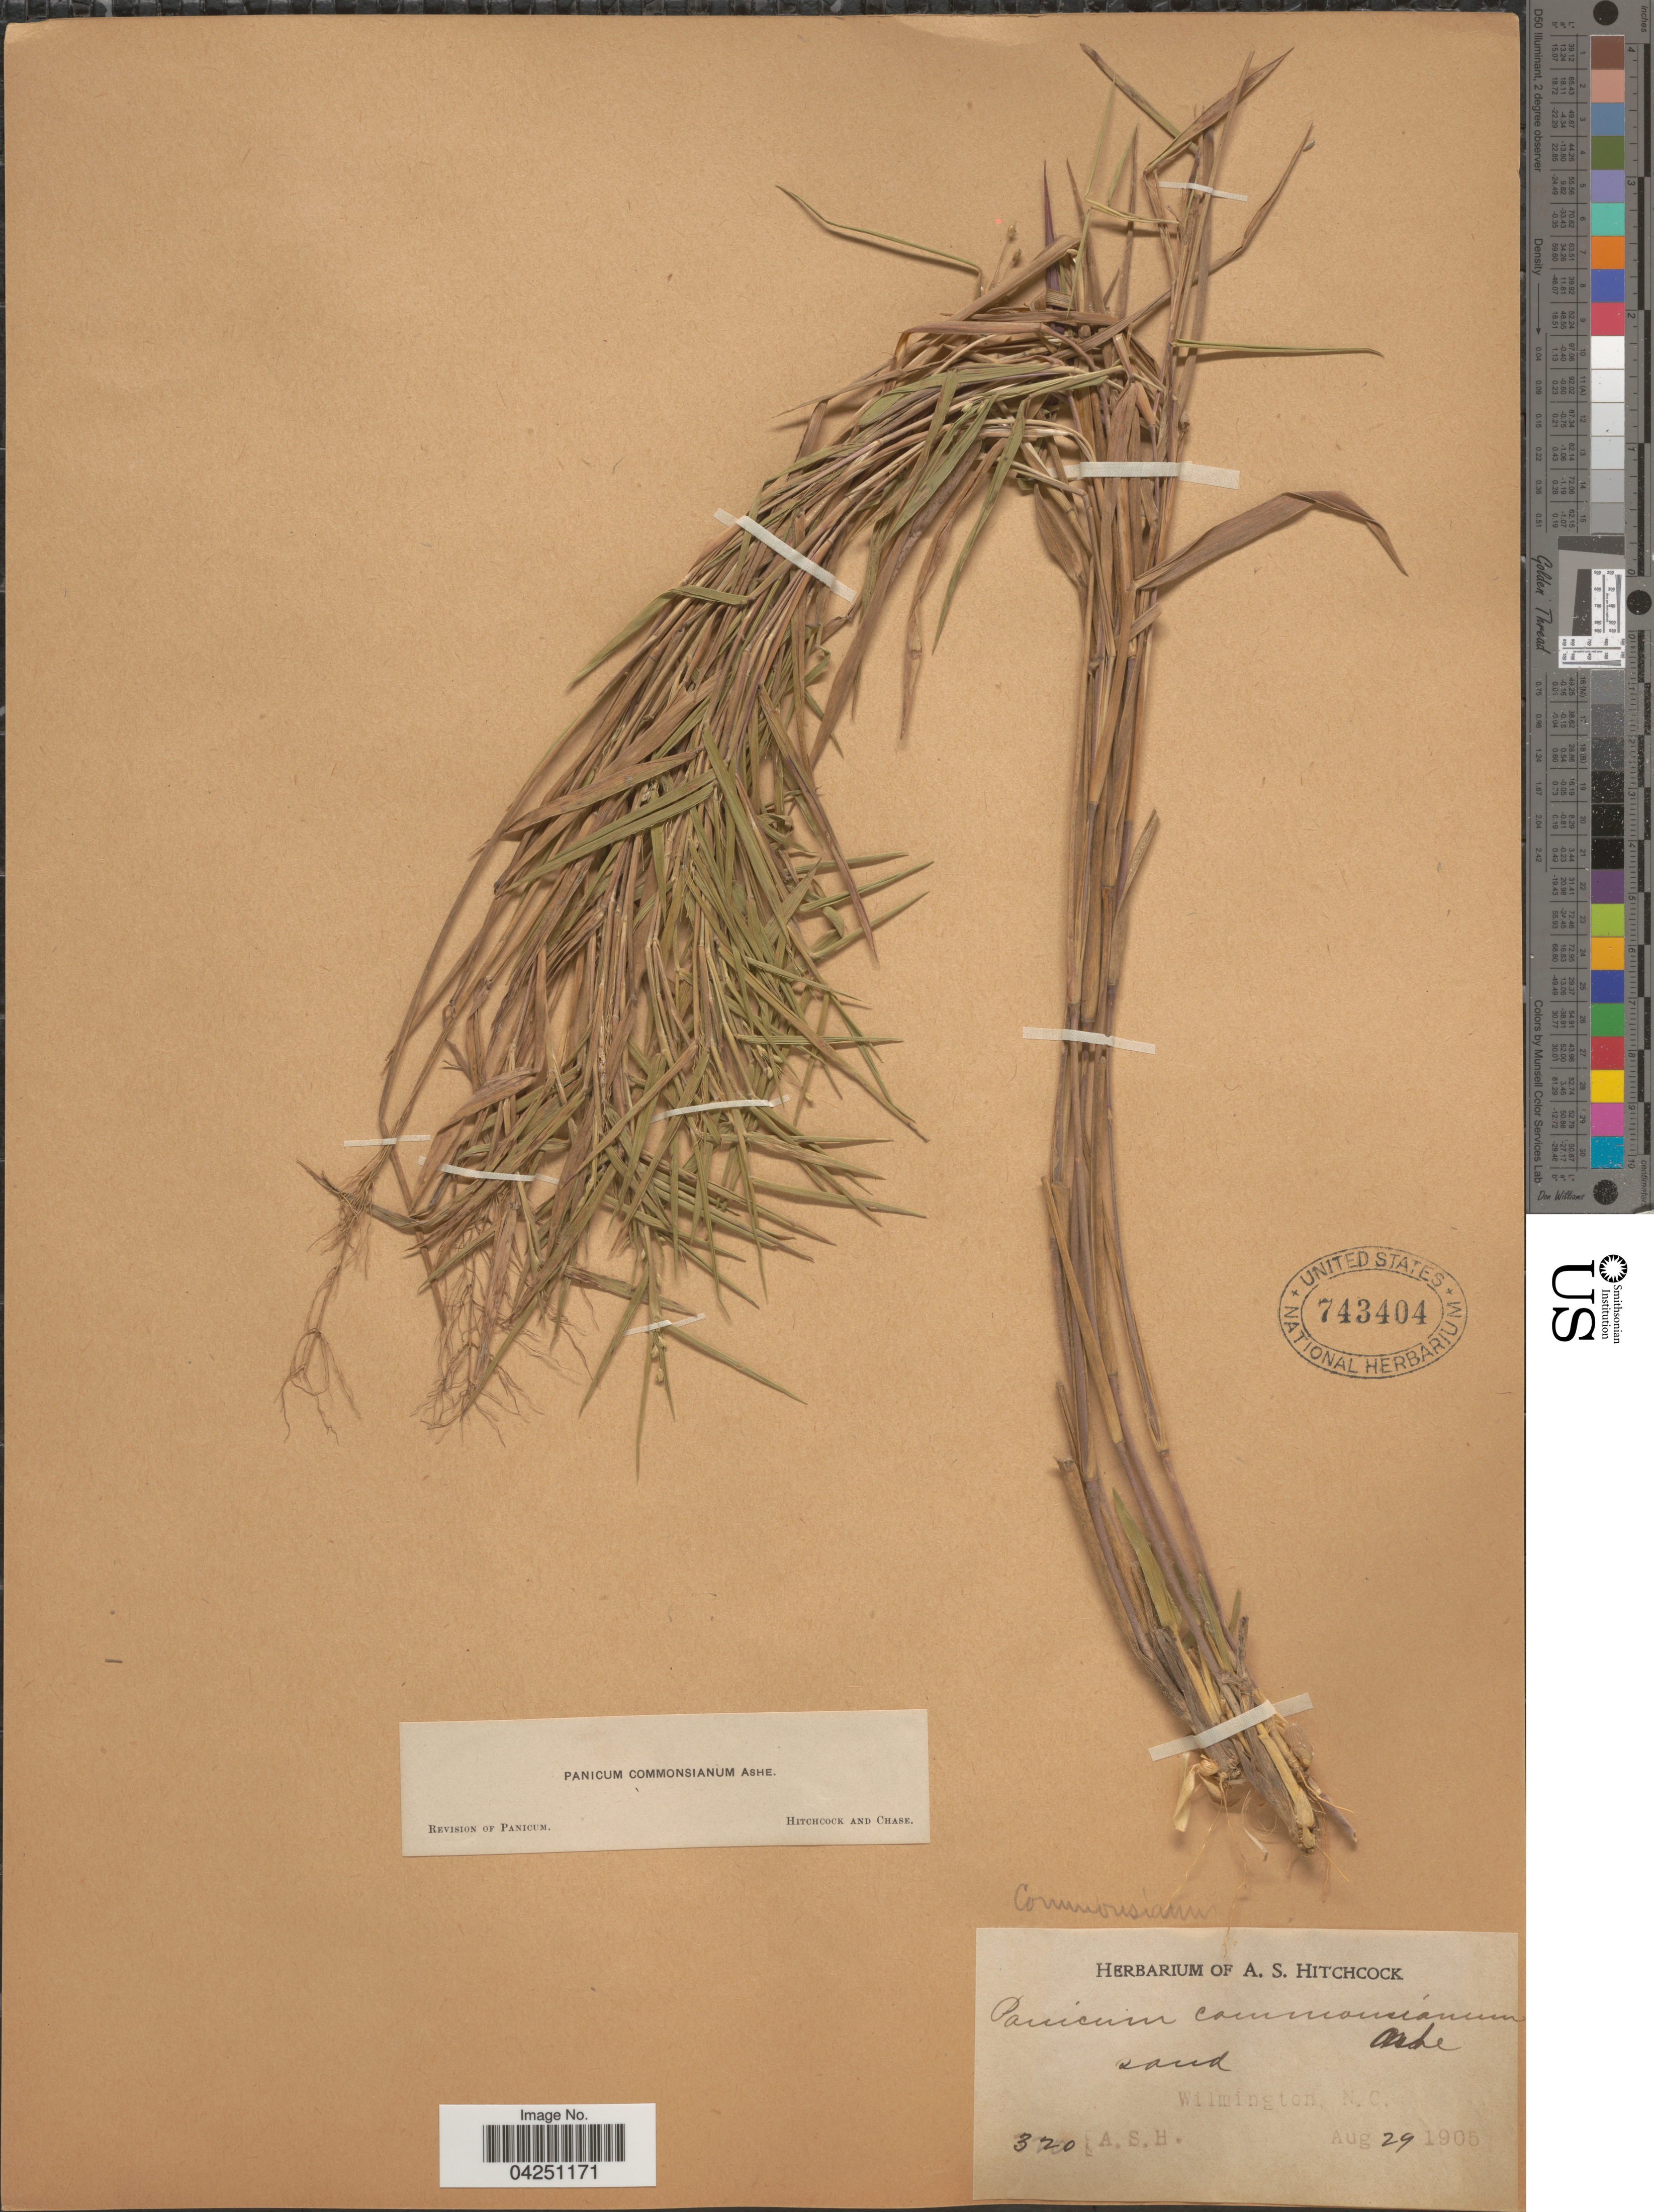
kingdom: Plantae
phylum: Tracheophyta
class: Liliopsida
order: Poales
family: Poaceae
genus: Dichanthelium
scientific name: Dichanthelium acuminatum var. acuminatum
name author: (Sw.) Gould & C.A. Clark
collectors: A. S. Hitchcock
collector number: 320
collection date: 1905-08-29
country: United States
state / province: North Carolina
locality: Wilmington.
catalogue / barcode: US 743404